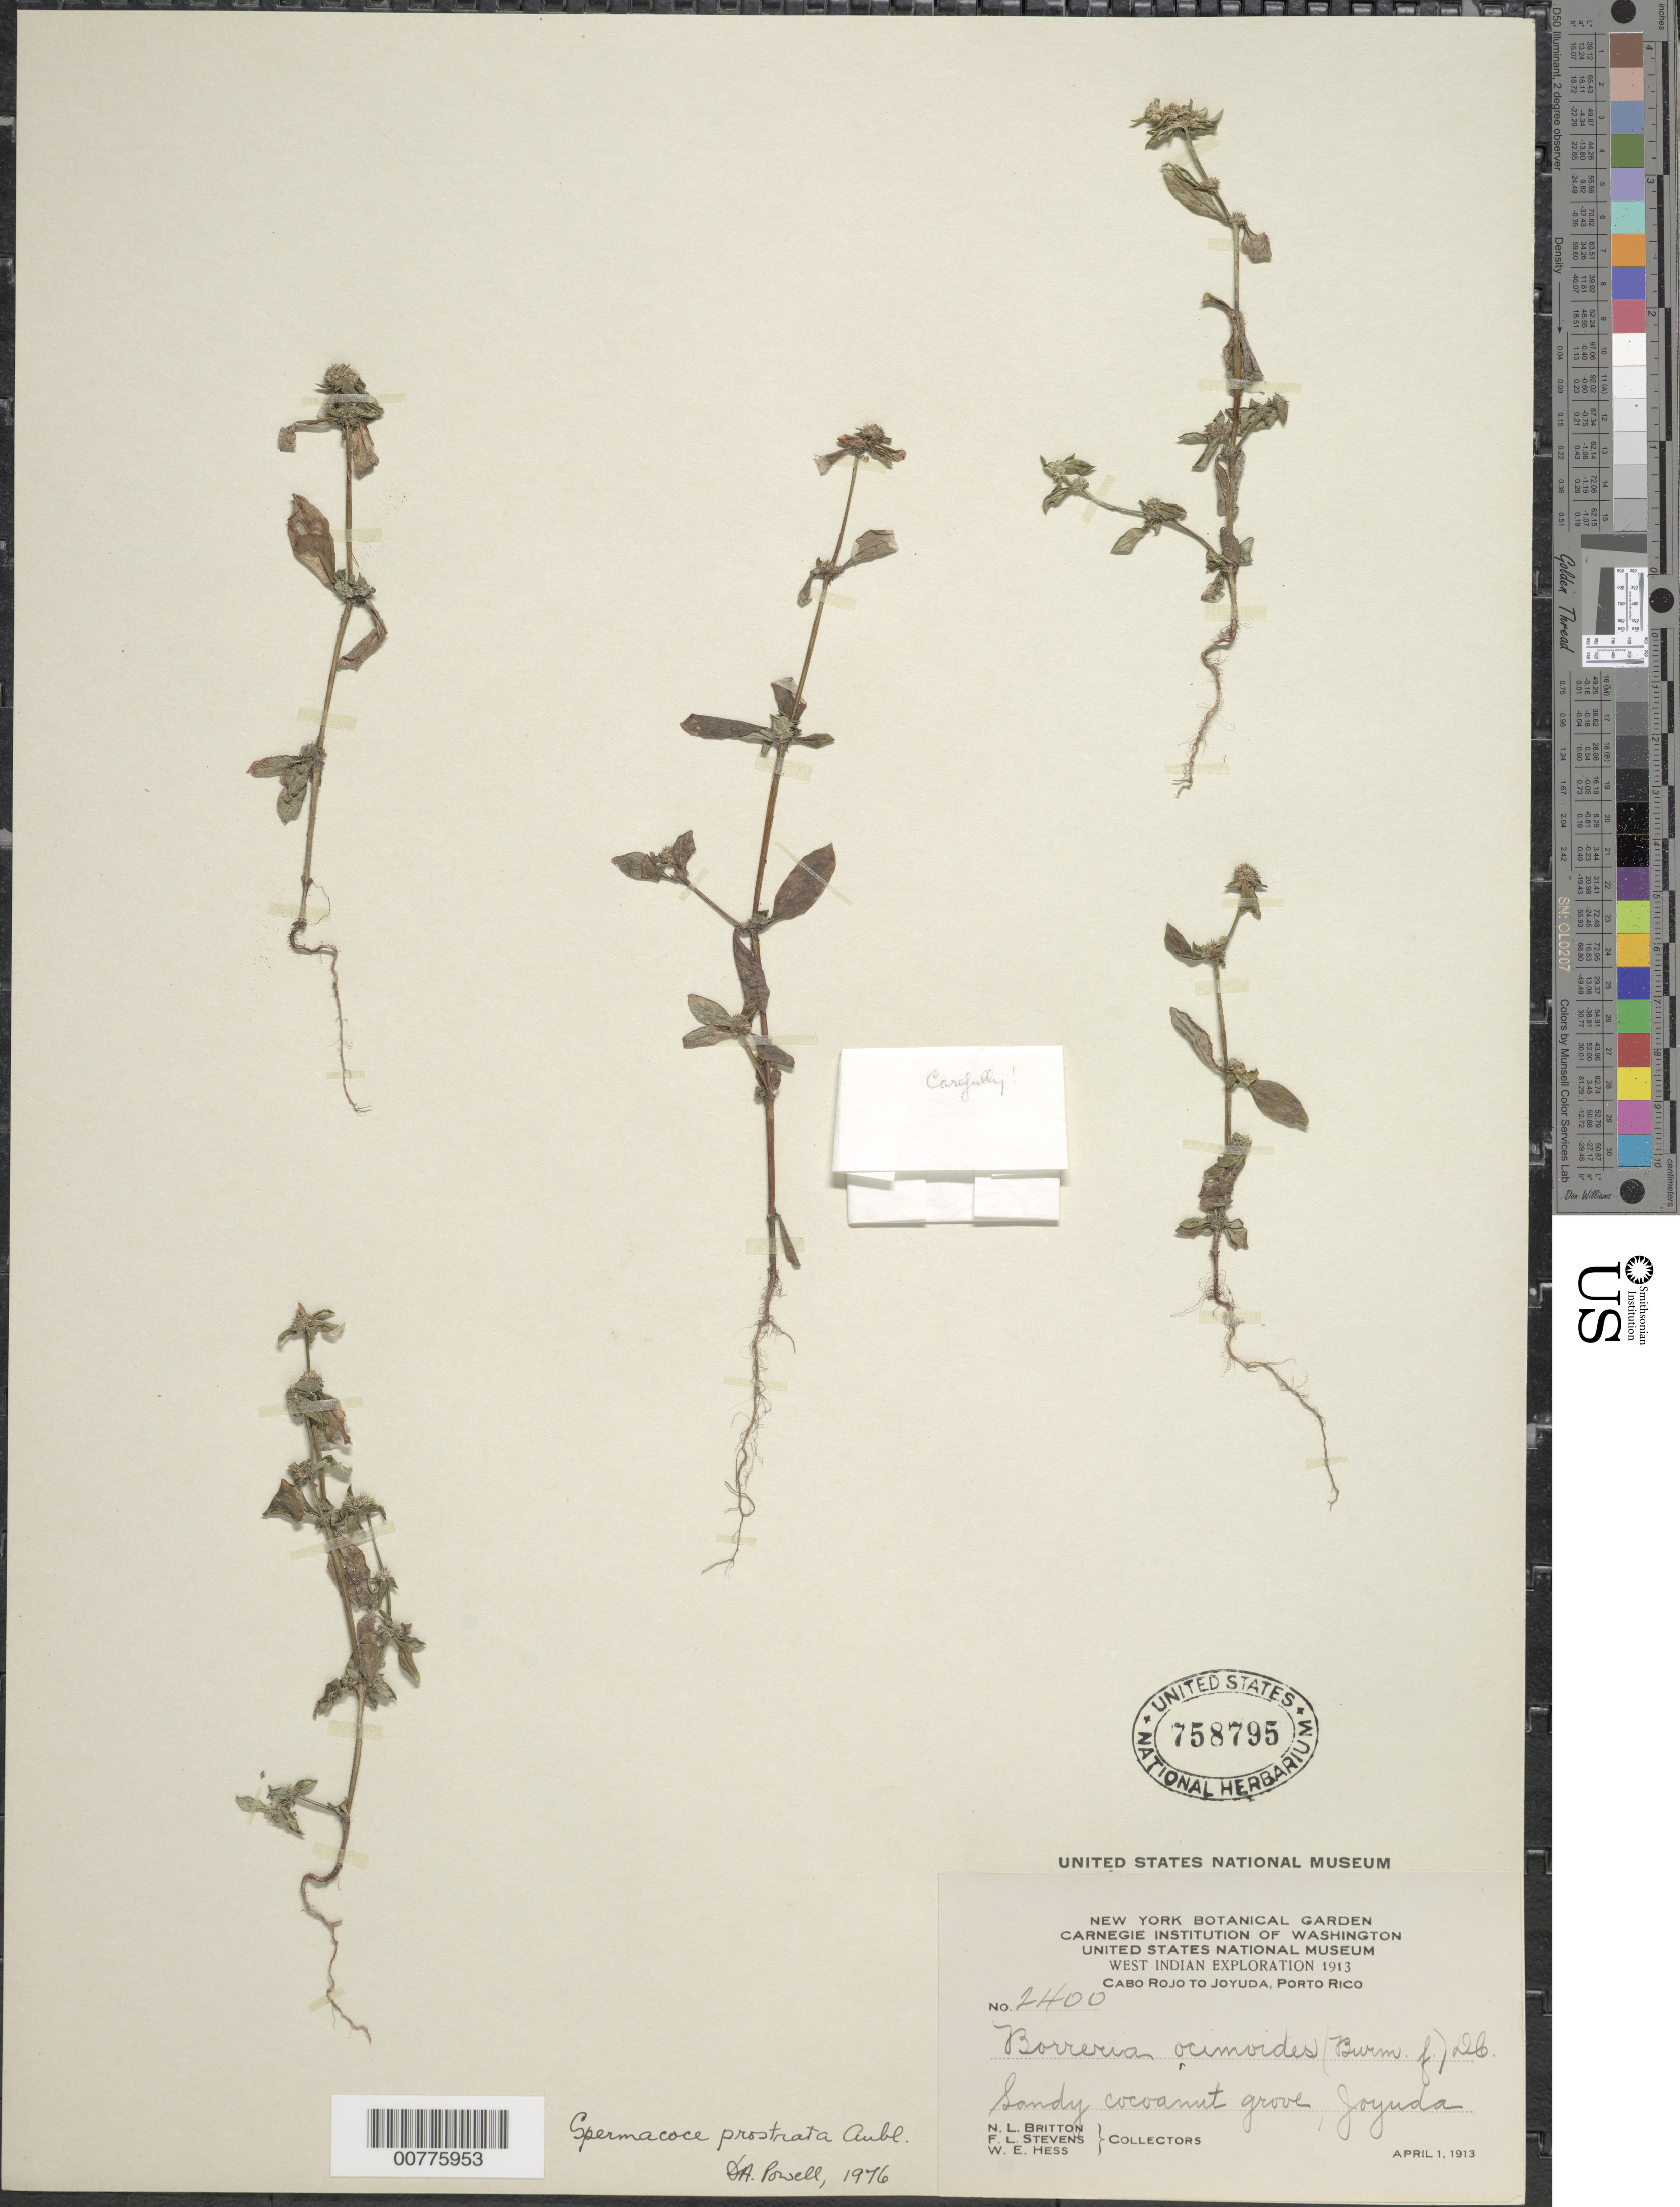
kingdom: Plantae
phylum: Tracheophyta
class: Magnoliopsida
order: Gentianales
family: Rubiaceae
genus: Spermacoce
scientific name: Spermacoce prostrata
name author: Aubl.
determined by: Powell, A.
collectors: N. Britton, F. L. Stevens & W. Hess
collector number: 2400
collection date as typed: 01 Apr 1913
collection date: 1913-04-01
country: Puerto Rico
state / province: Mayagüez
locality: Joyuda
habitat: Sandy coconut grove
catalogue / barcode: US 758795